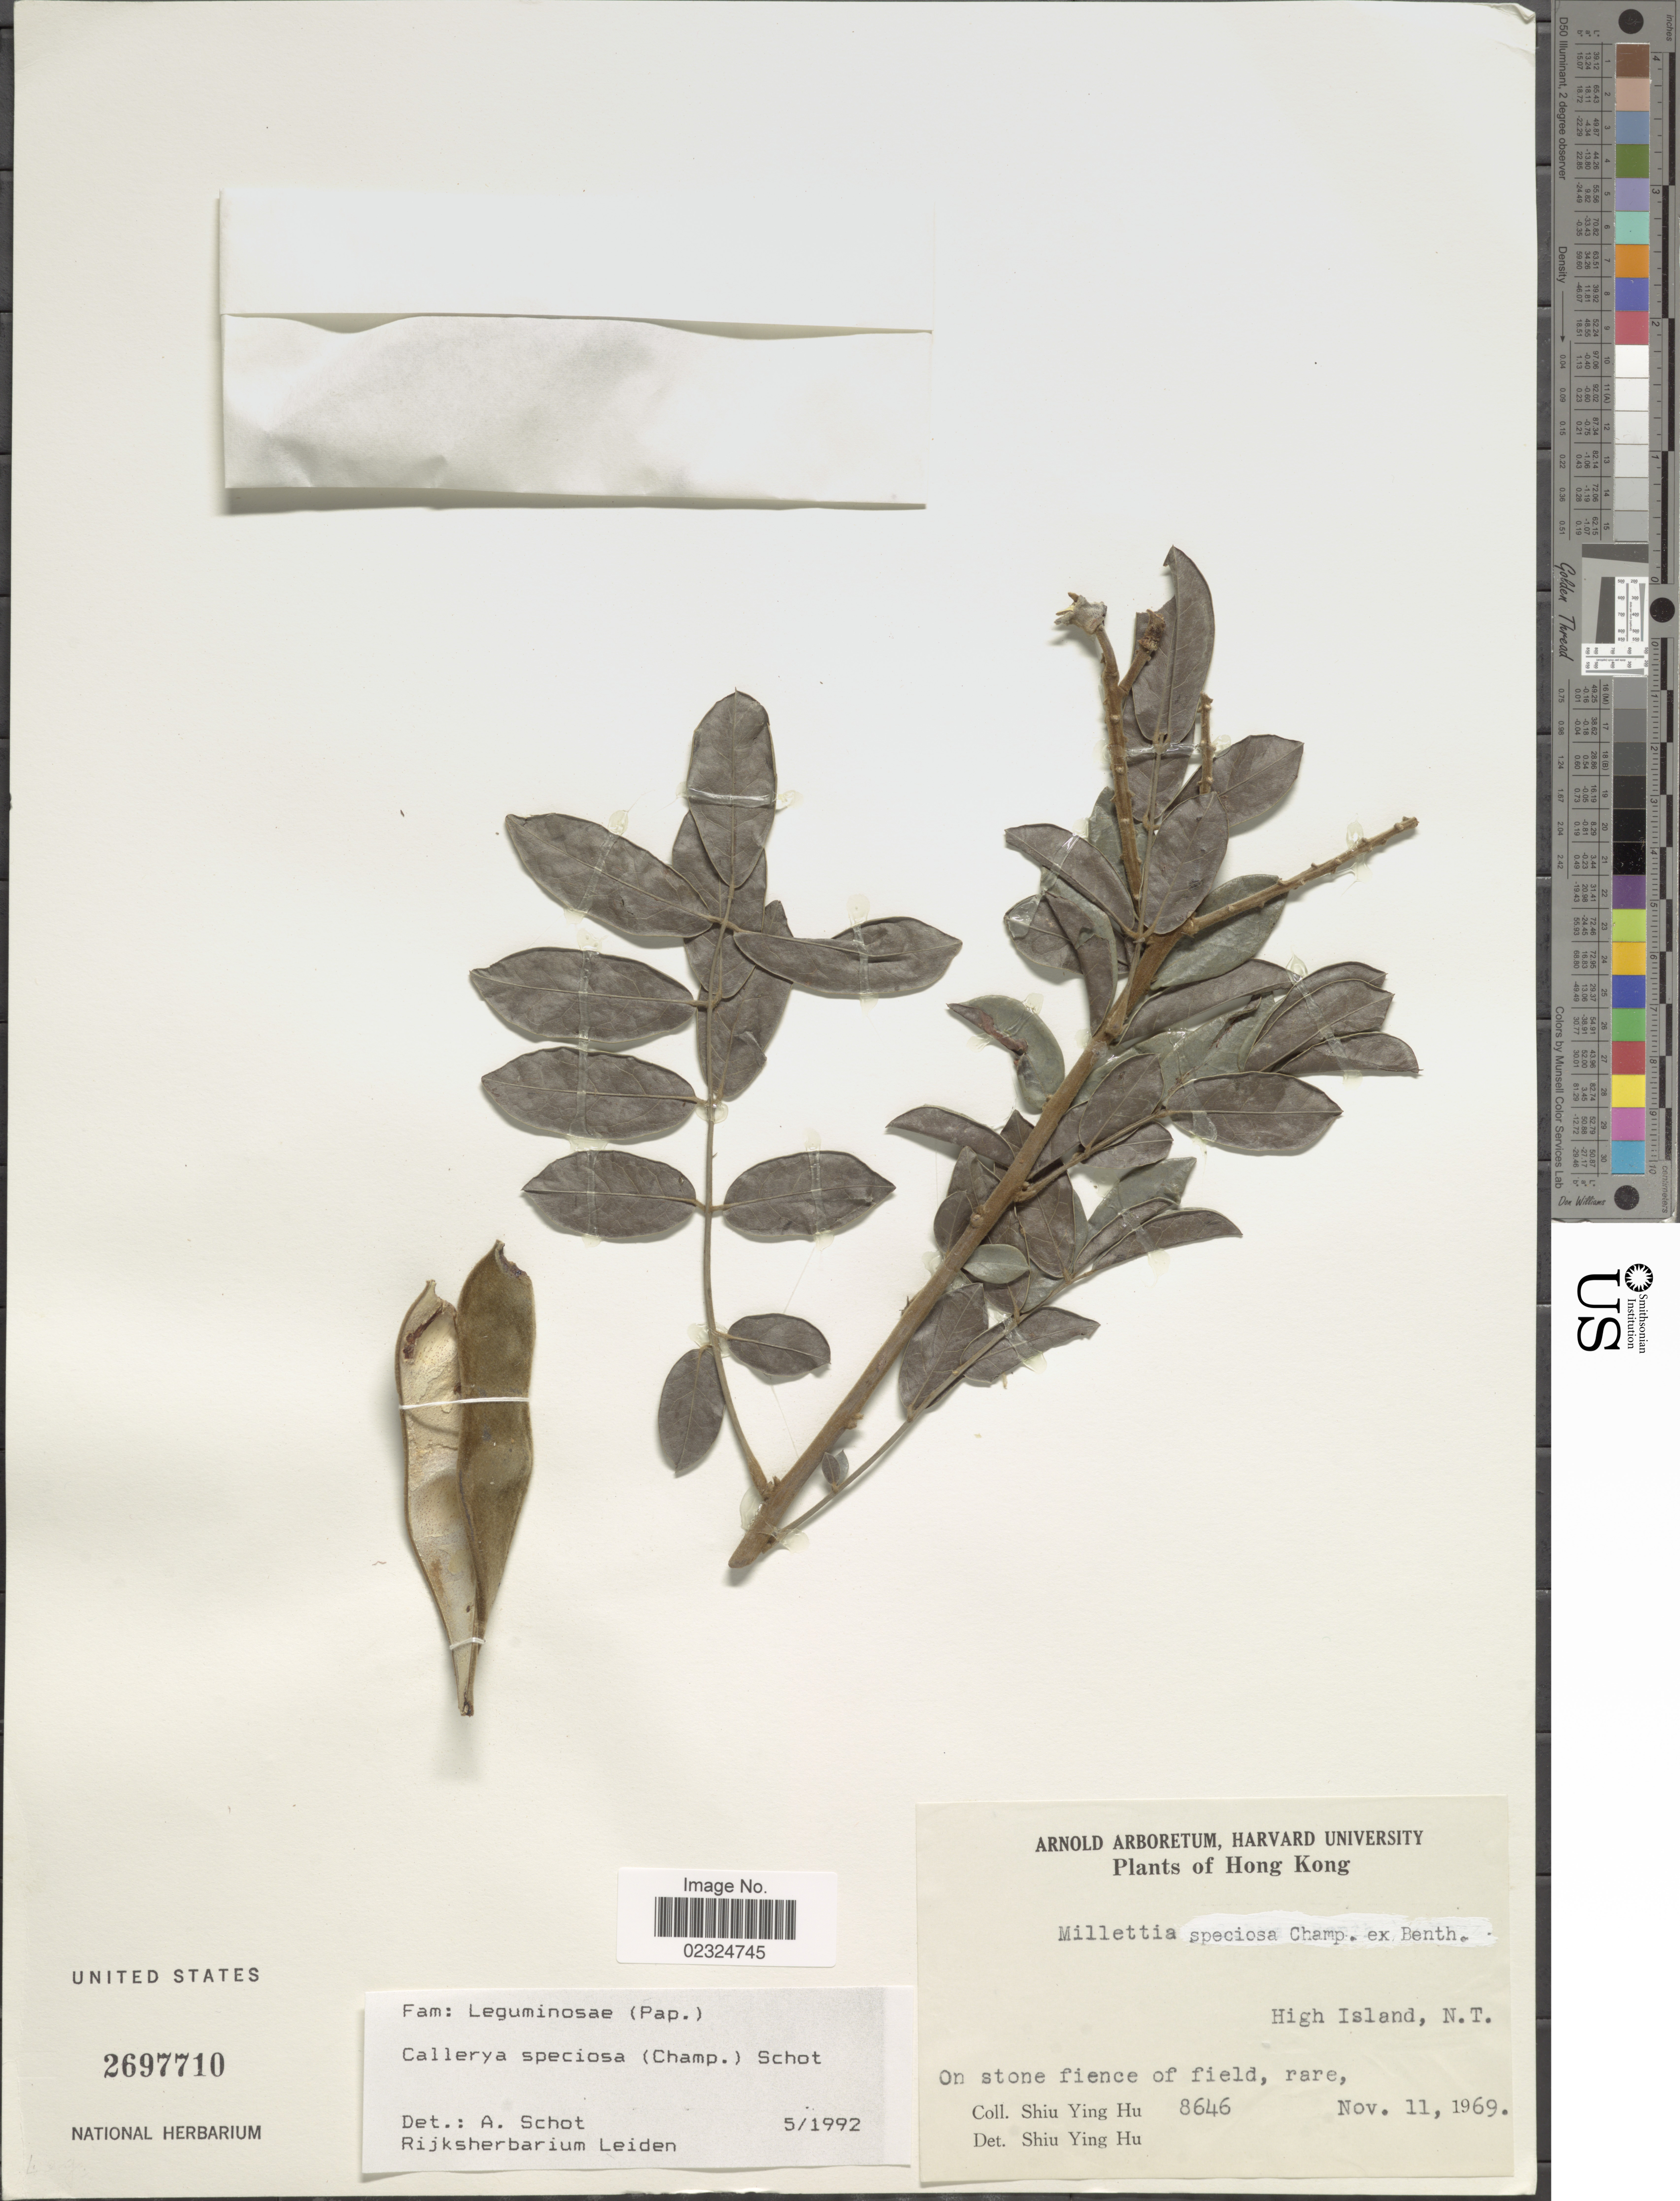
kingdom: Plantae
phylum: Tracheophyta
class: Magnoliopsida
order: Fabales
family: Fabaceae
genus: Nanhaia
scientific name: Nanhaia speciosa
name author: (Champ. ex Benth.) J. Compton & Schrire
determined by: Strong, Mark T., (BOT), Smithsonian Institution - National Museum of Natural History (UNITED STATES)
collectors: S. Y. Hu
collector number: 8646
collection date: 1969-11-11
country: China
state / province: Hong Kong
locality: High island, N. T.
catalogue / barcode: US 2697710